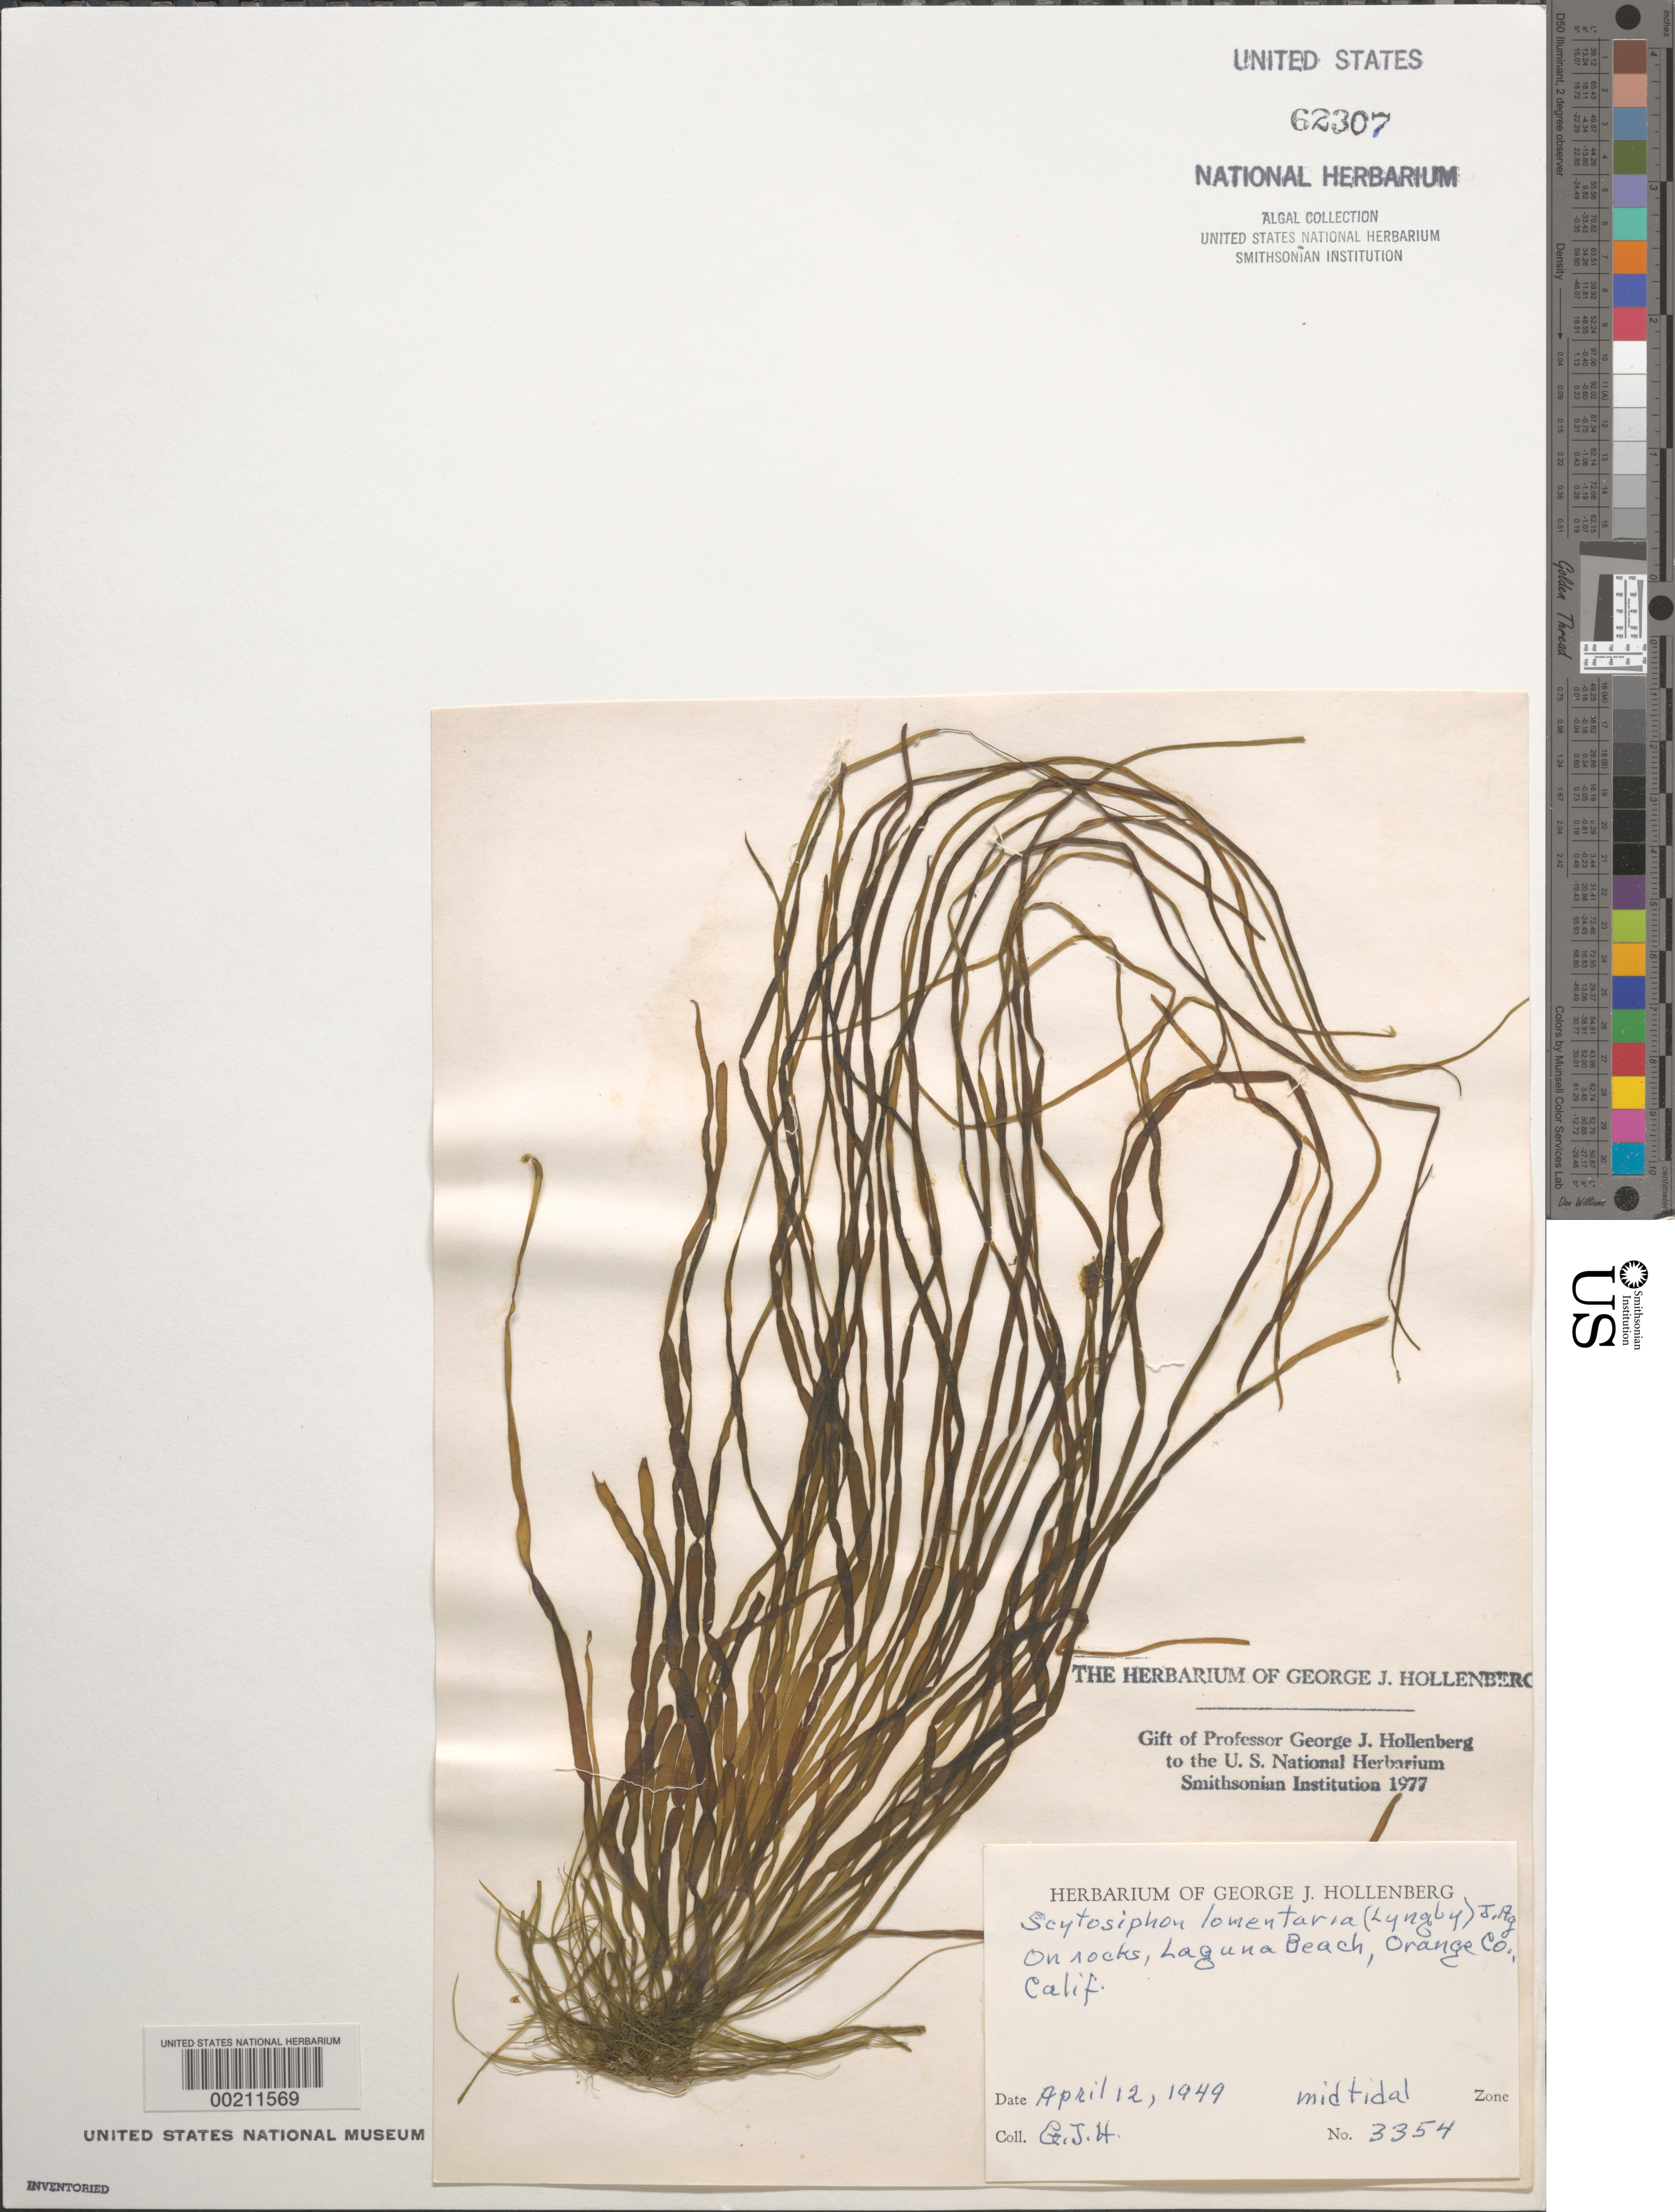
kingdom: Chromista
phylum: Ochrophyta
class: Phaeophyceae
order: Scytosiphonales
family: Scytosiphonaceae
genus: Scytosiphon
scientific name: Scytosiphon lomentaria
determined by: Hollenberg, George J.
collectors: G. Hollenberg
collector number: GJH 3354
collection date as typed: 12 Apr 1949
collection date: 1949-04-12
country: United States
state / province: California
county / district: Orange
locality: Laguna Beach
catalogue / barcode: US 62307